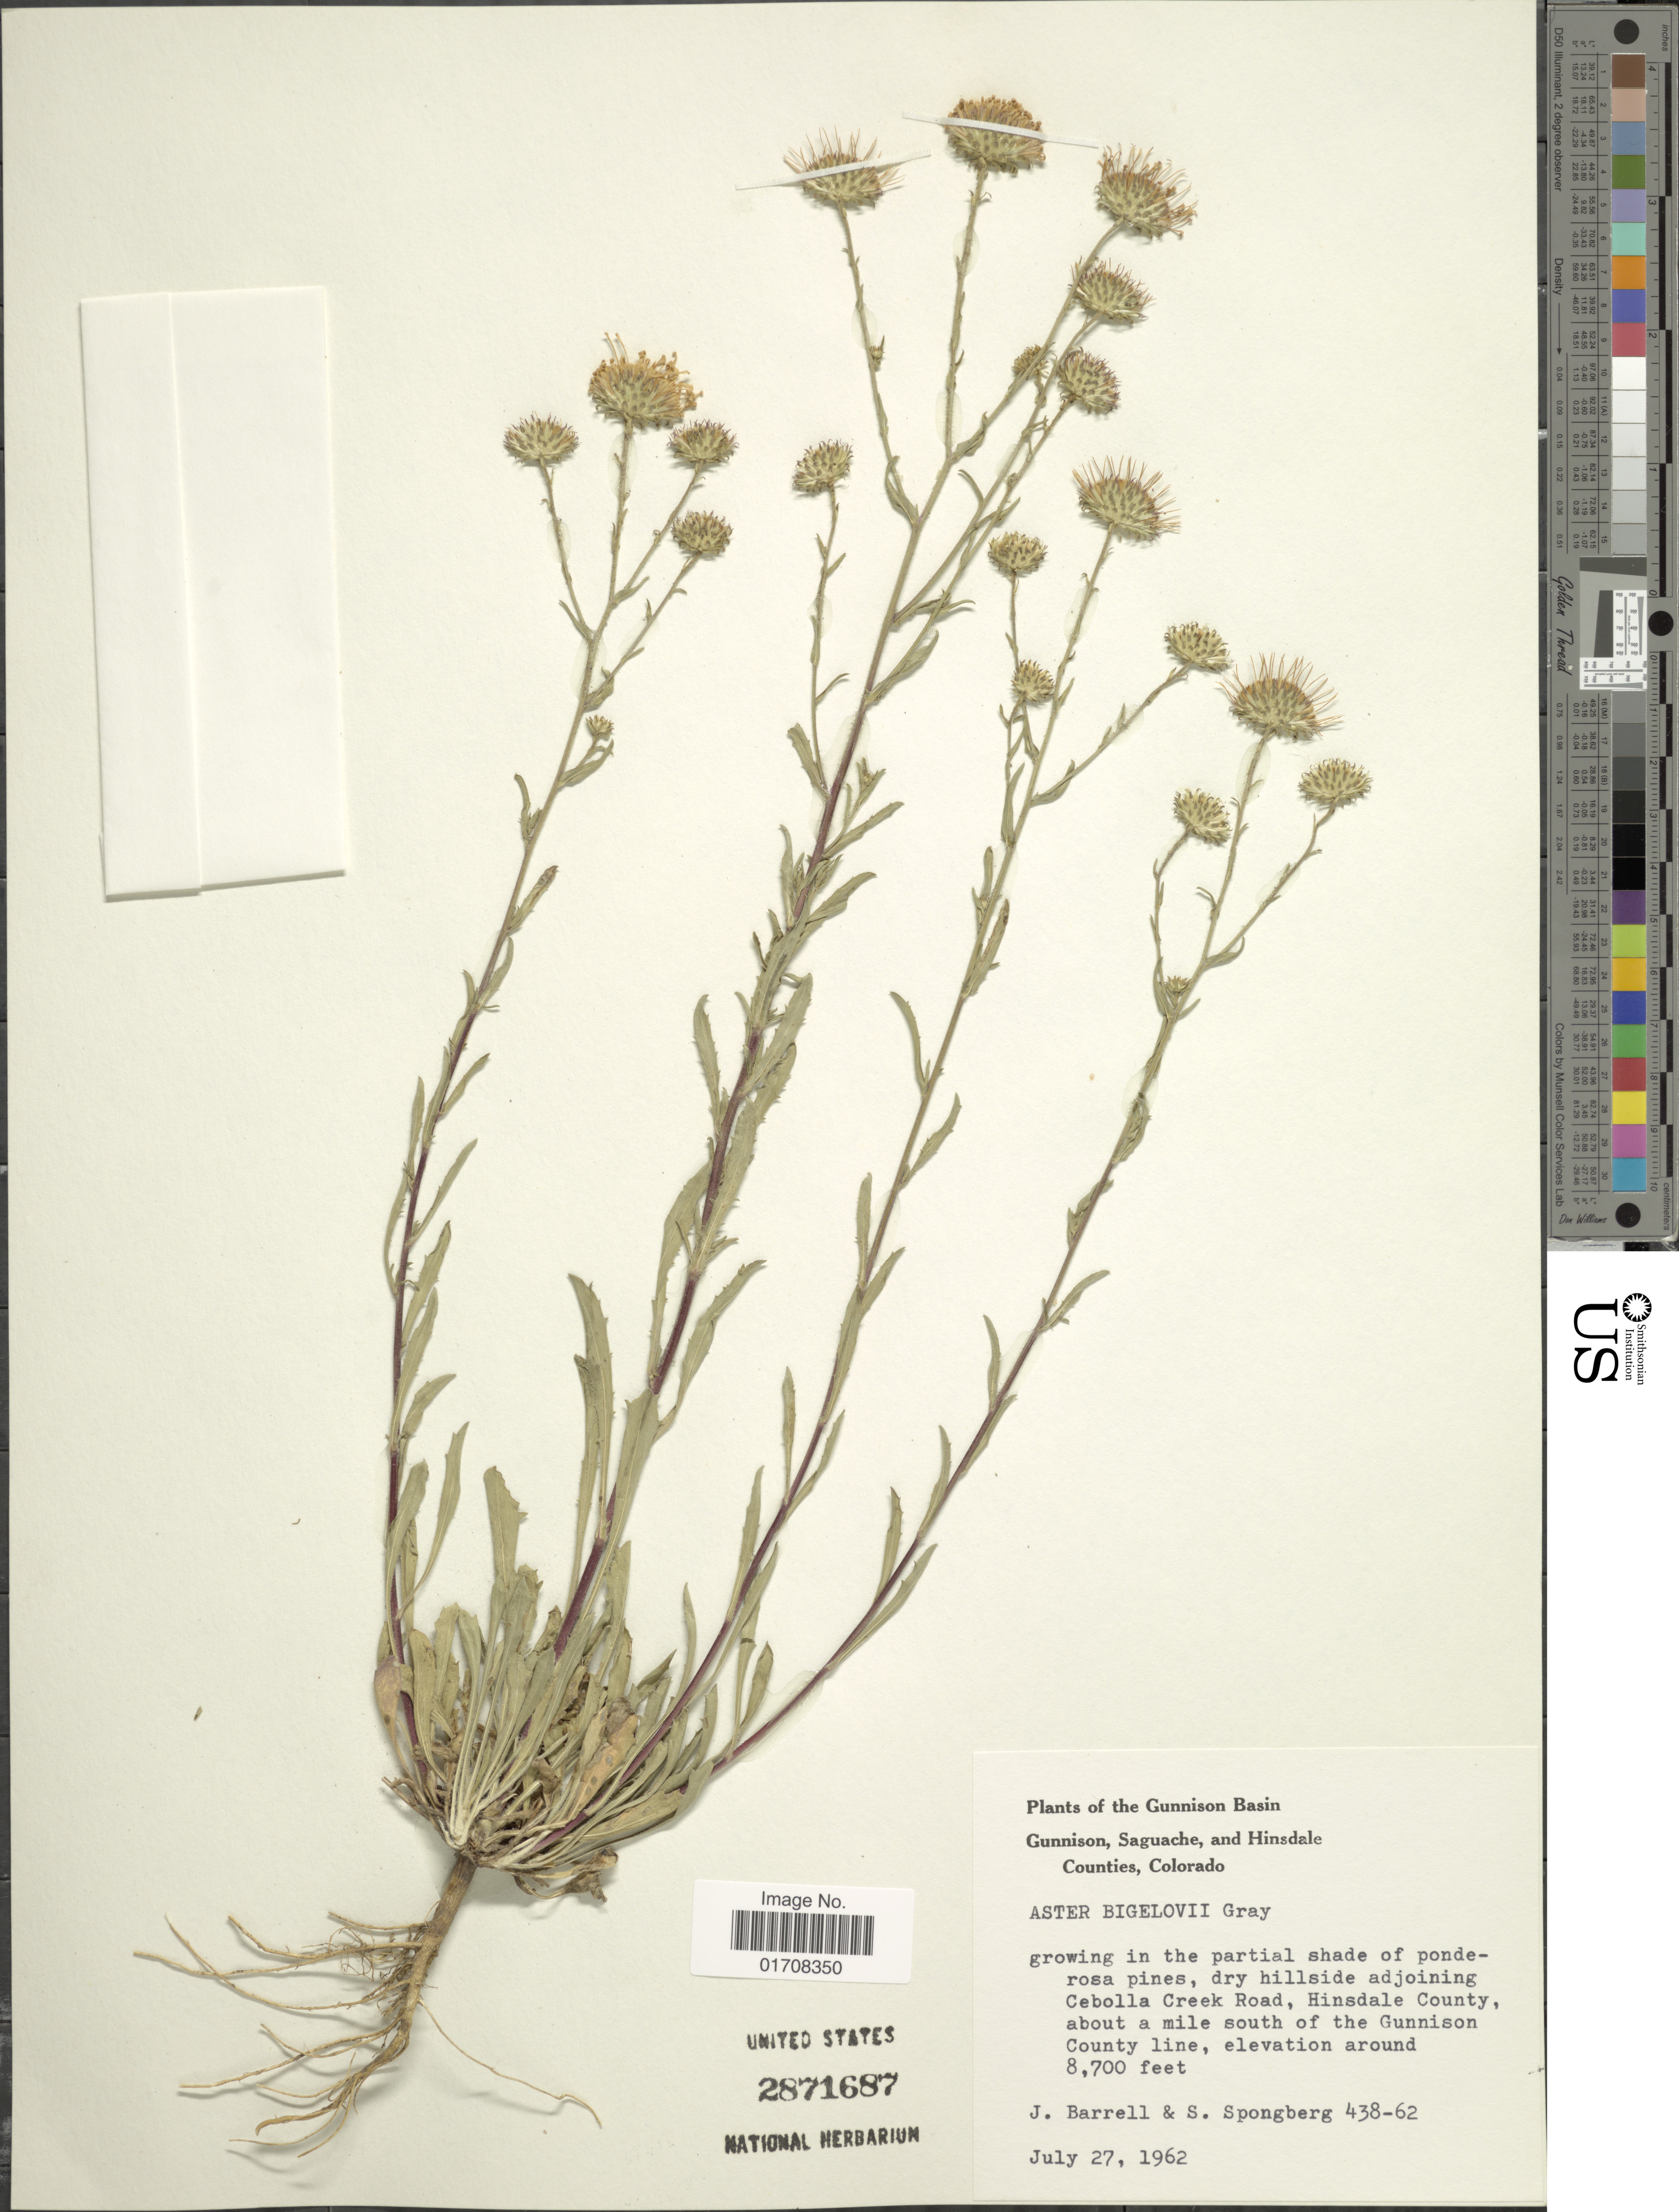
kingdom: Plantae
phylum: Tracheophyta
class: Magnoliopsida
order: Asterales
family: Asteraceae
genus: Machaeranthera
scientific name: Machaeranthera bigelovii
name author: (A. Gray) Greene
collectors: J. Barrell & S. A.Spongberg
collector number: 438-62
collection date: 1962-07-27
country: United States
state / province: Colorado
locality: Gunnison Basin, adjoining Cebolla Creek Road, Hinsdale County, about a mile south of the Gunnison County line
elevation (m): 2652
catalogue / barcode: US 2871687